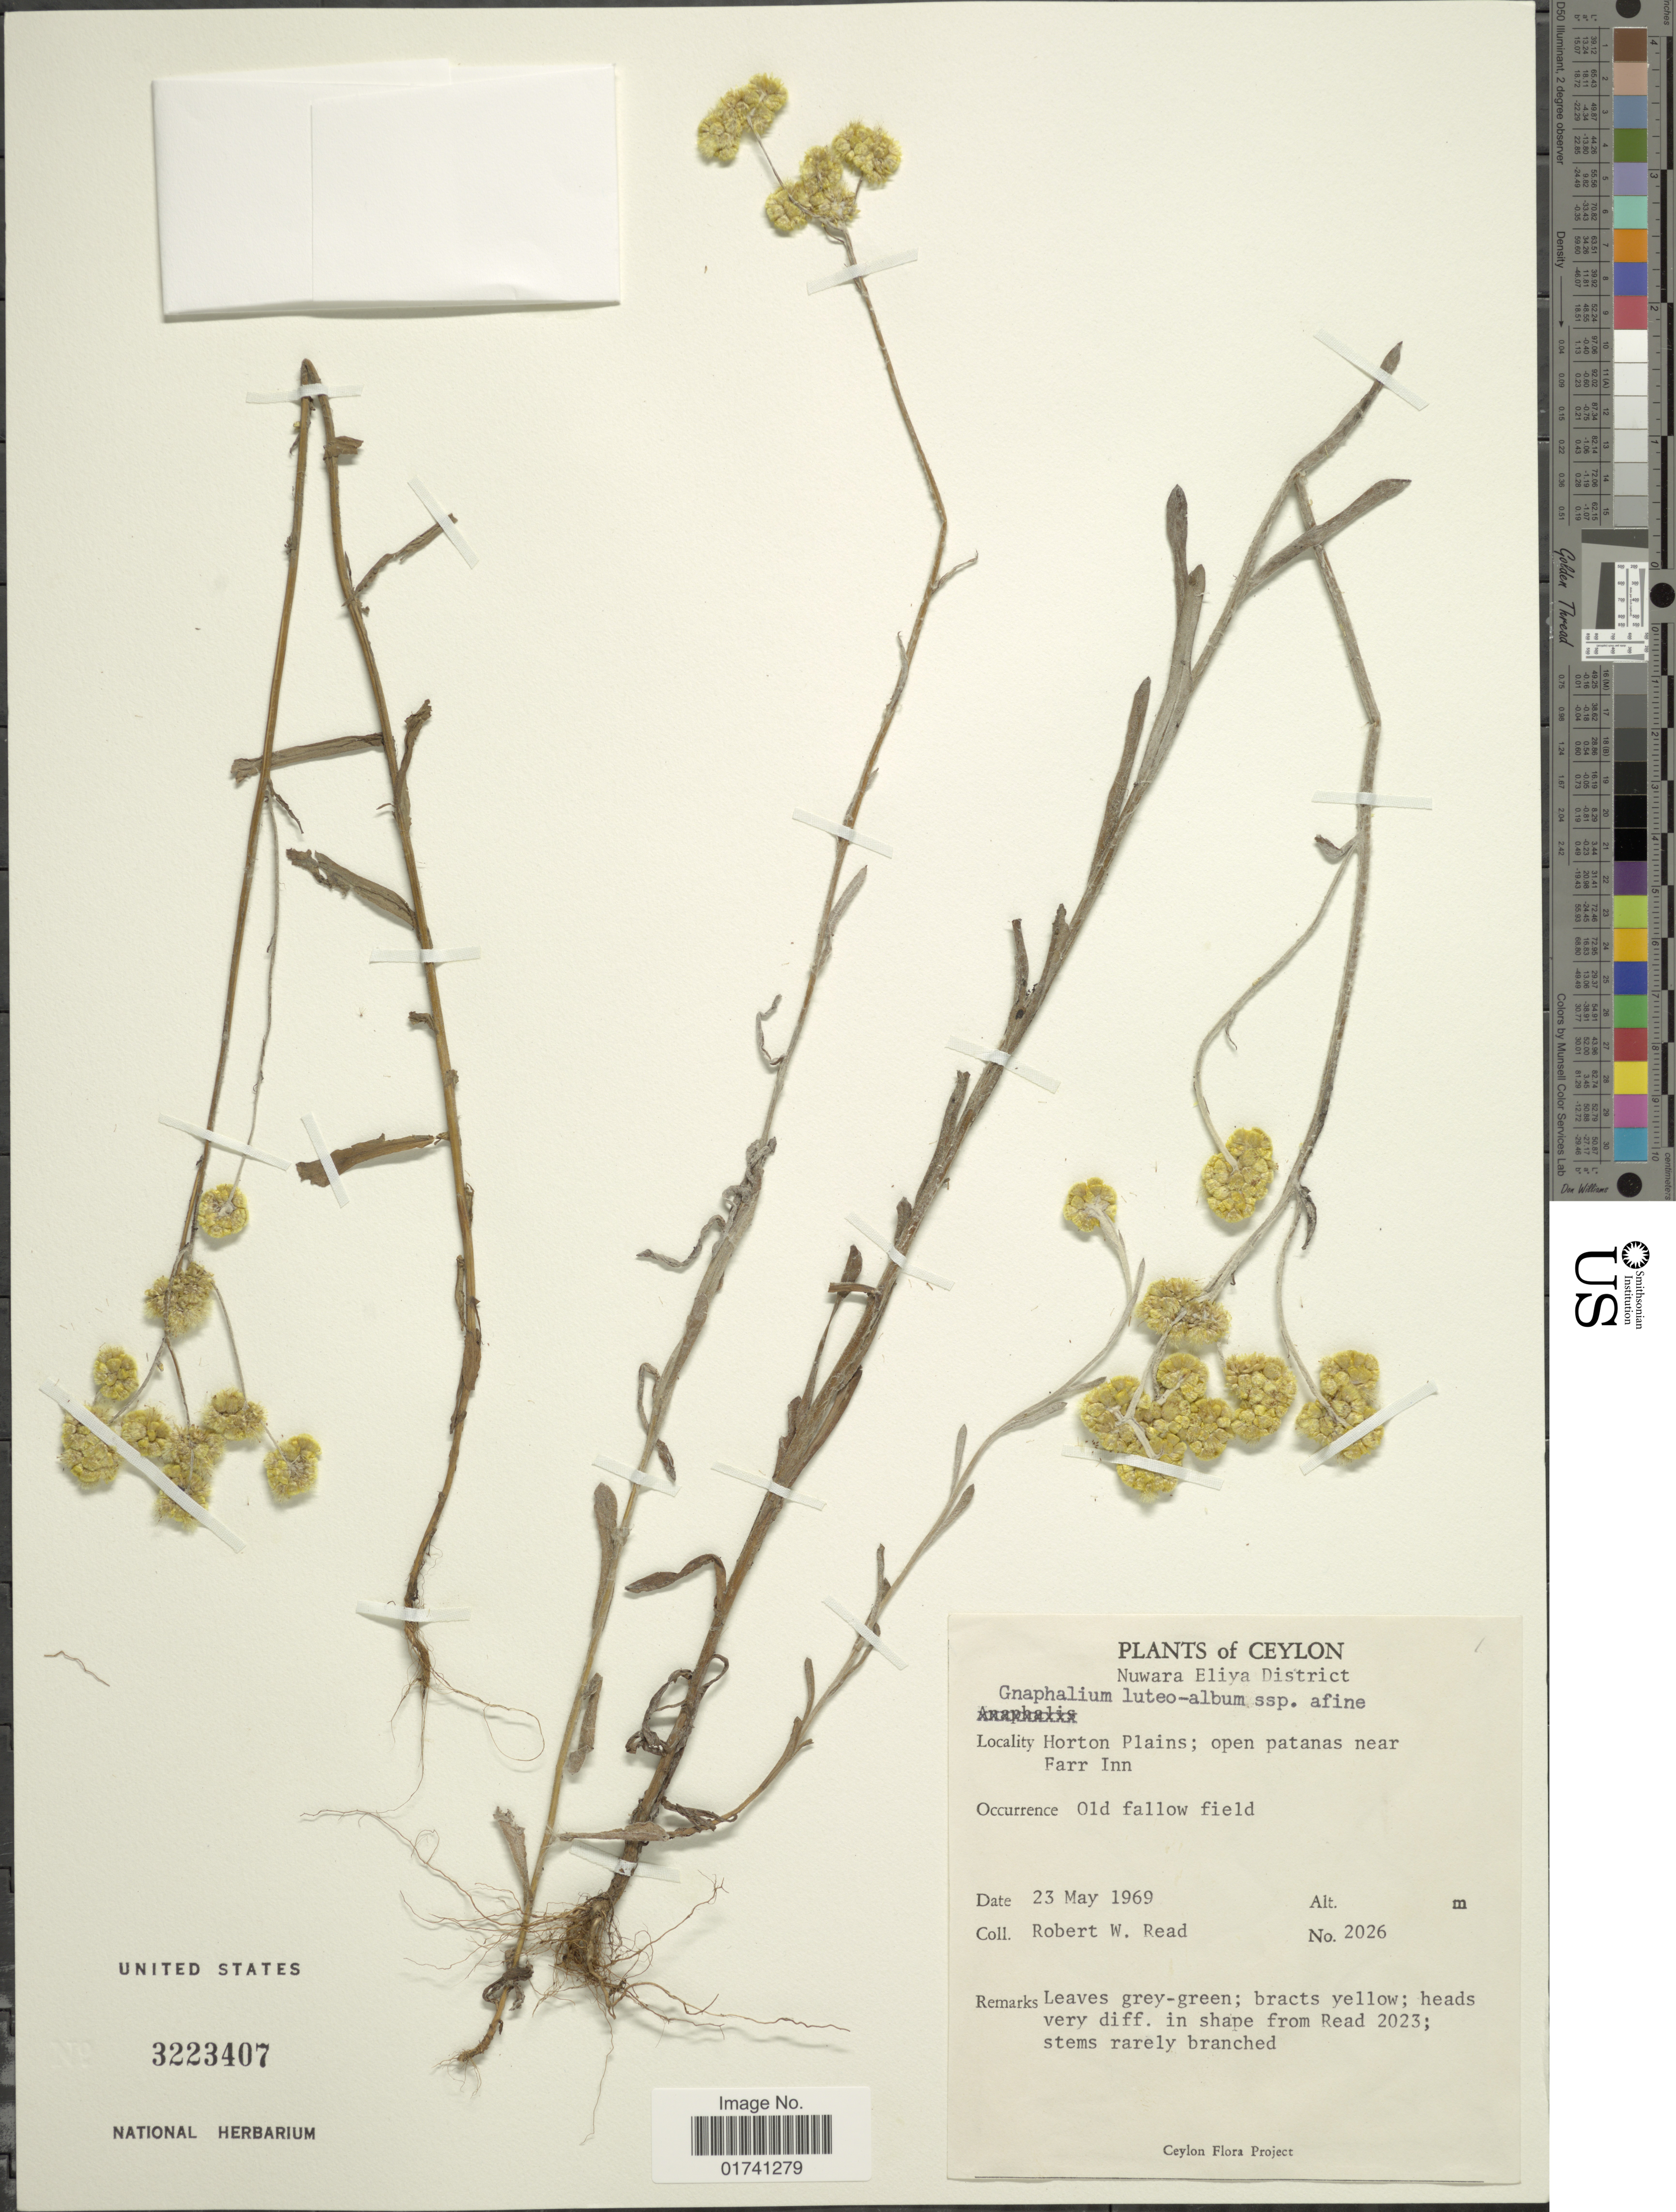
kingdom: Plantae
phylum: Tracheophyta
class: Magnoliopsida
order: Asterales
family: Asteraceae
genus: Laphangium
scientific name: Laphangium luteoalbum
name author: (L.) Tzvelev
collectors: R. W. Read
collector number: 2026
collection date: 1969-05-23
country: Sri Lanka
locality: Horton Plains; open patanas near Farr Inn.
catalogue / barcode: US 3223407